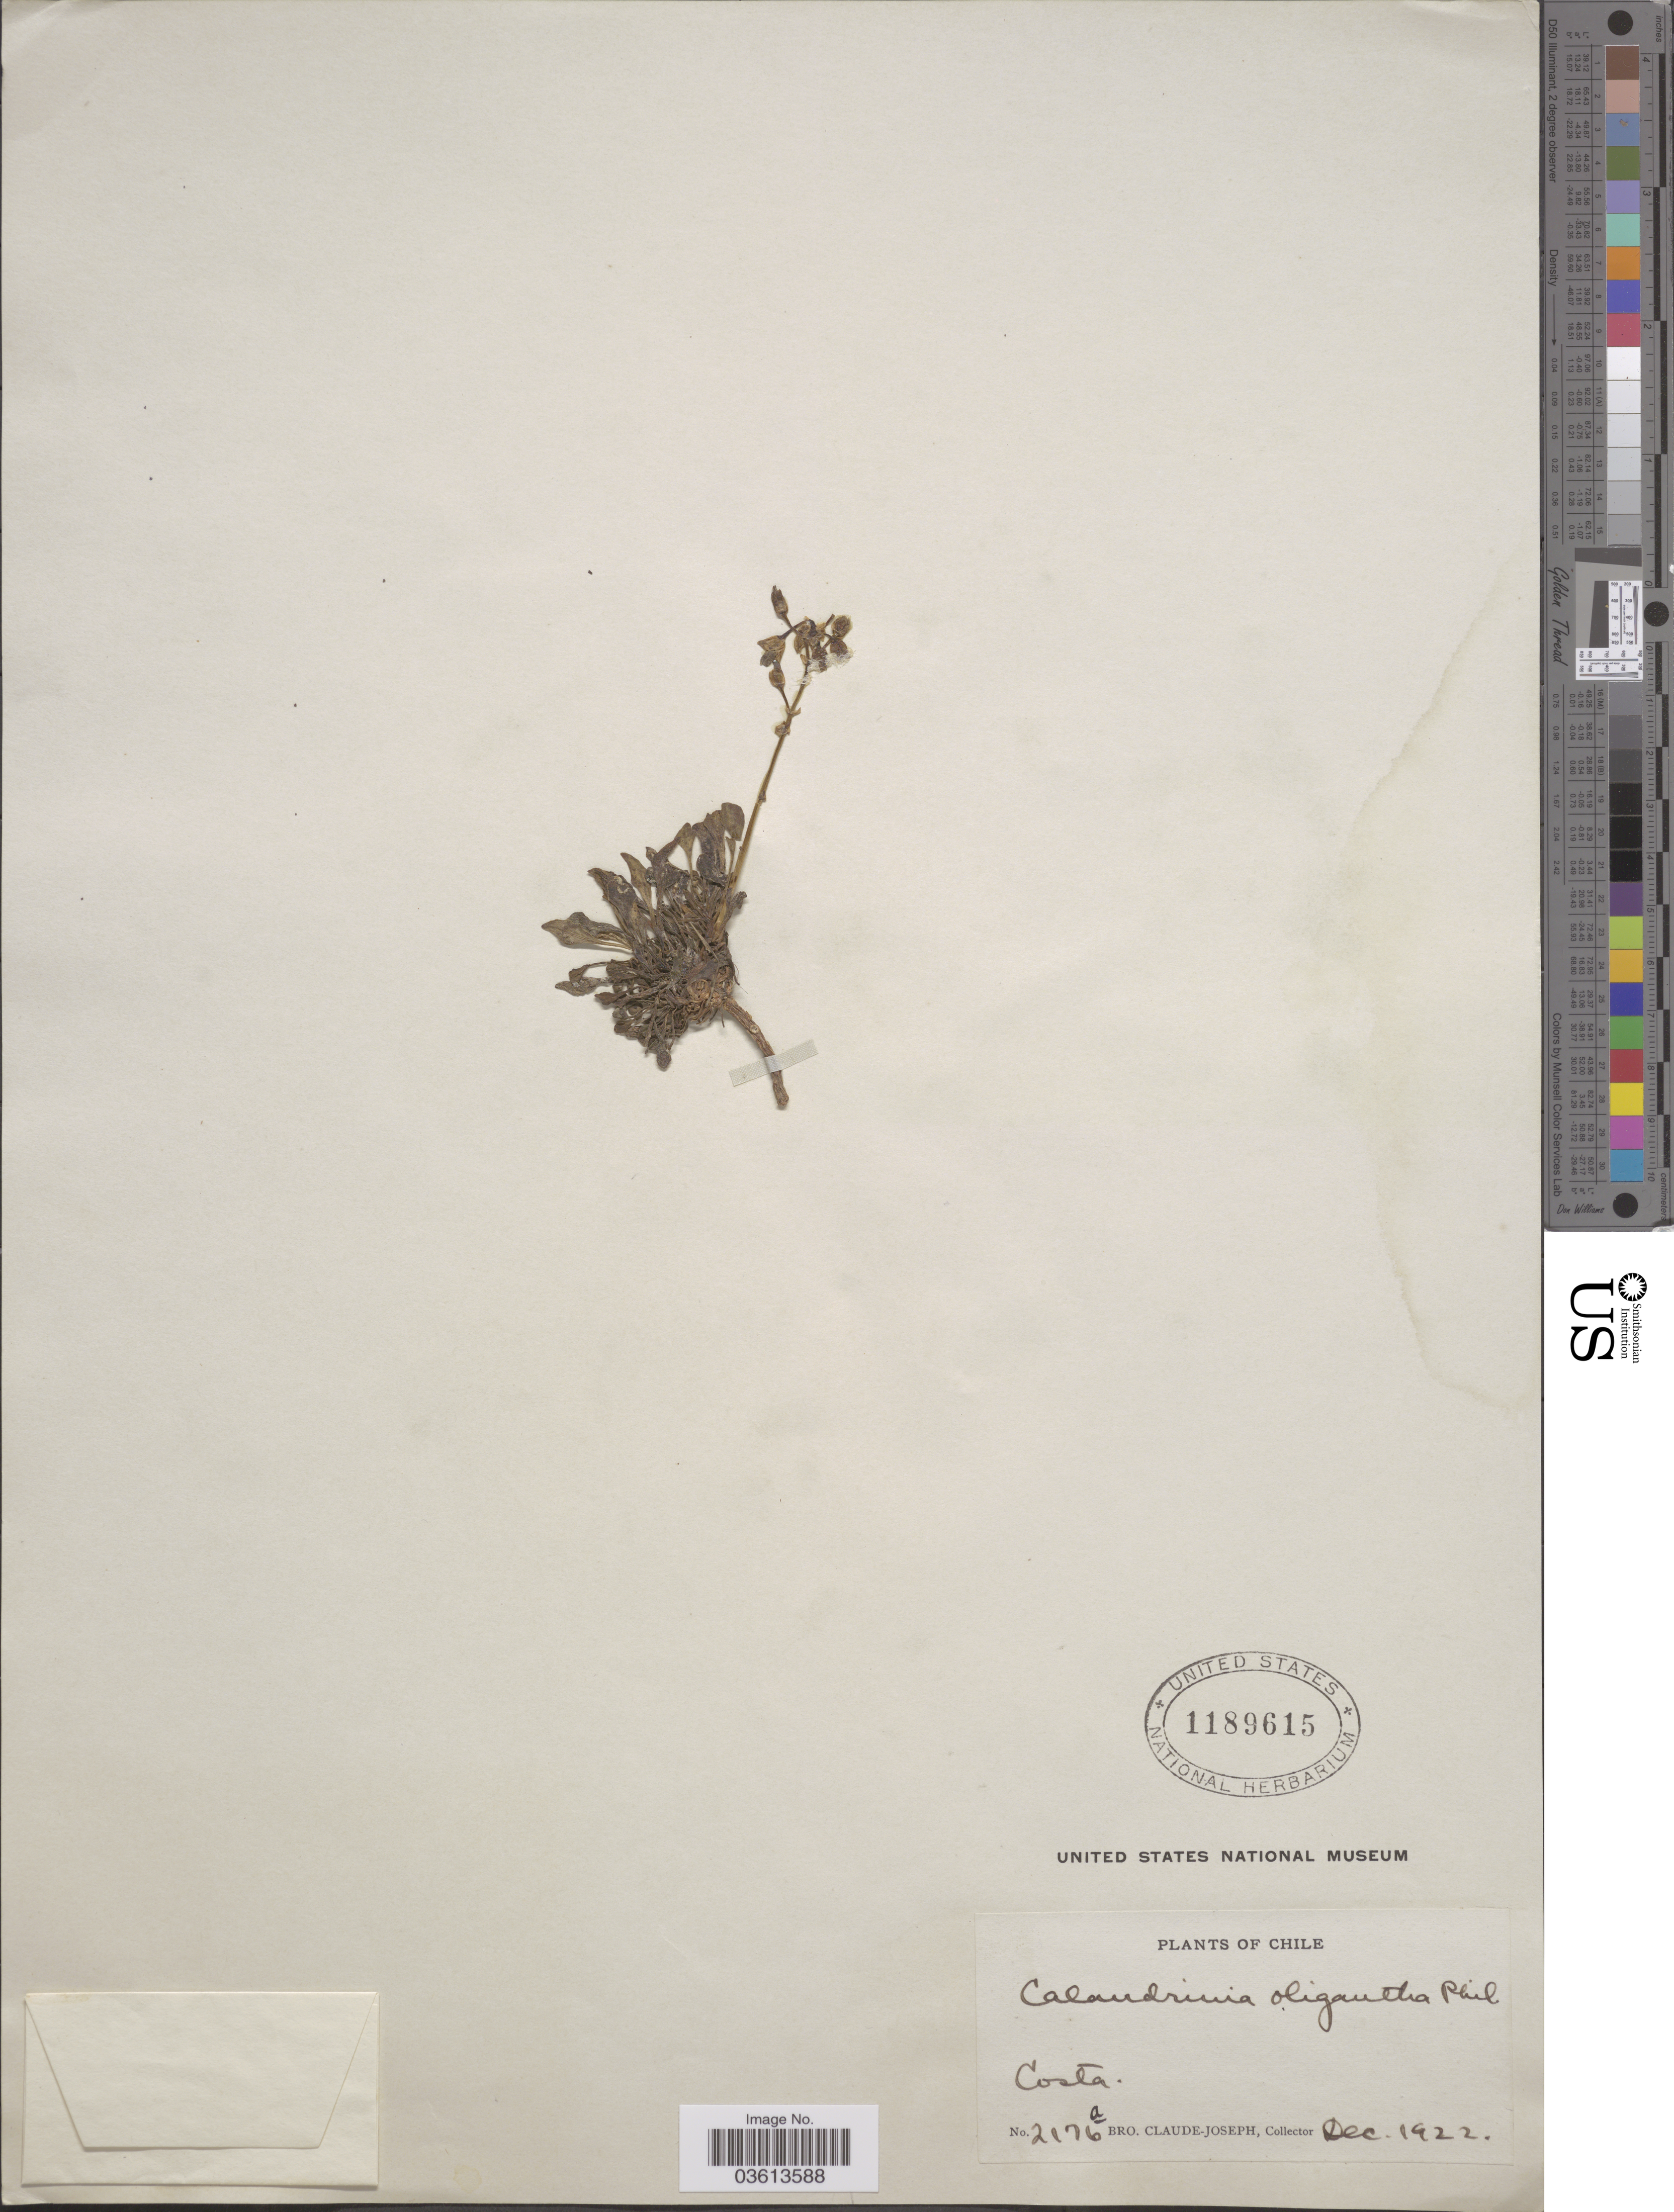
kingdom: Plantae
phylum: Tracheophyta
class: Magnoliopsida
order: Caryophyllales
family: Montiaceae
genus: Montiopsis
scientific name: Montiopsis andicola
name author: (Gillies ex Hook. & Arn.) D.I. Ford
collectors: Bro. Claude-Joseph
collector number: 2176a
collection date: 1922-12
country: Chile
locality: Costa.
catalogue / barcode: US 1189615